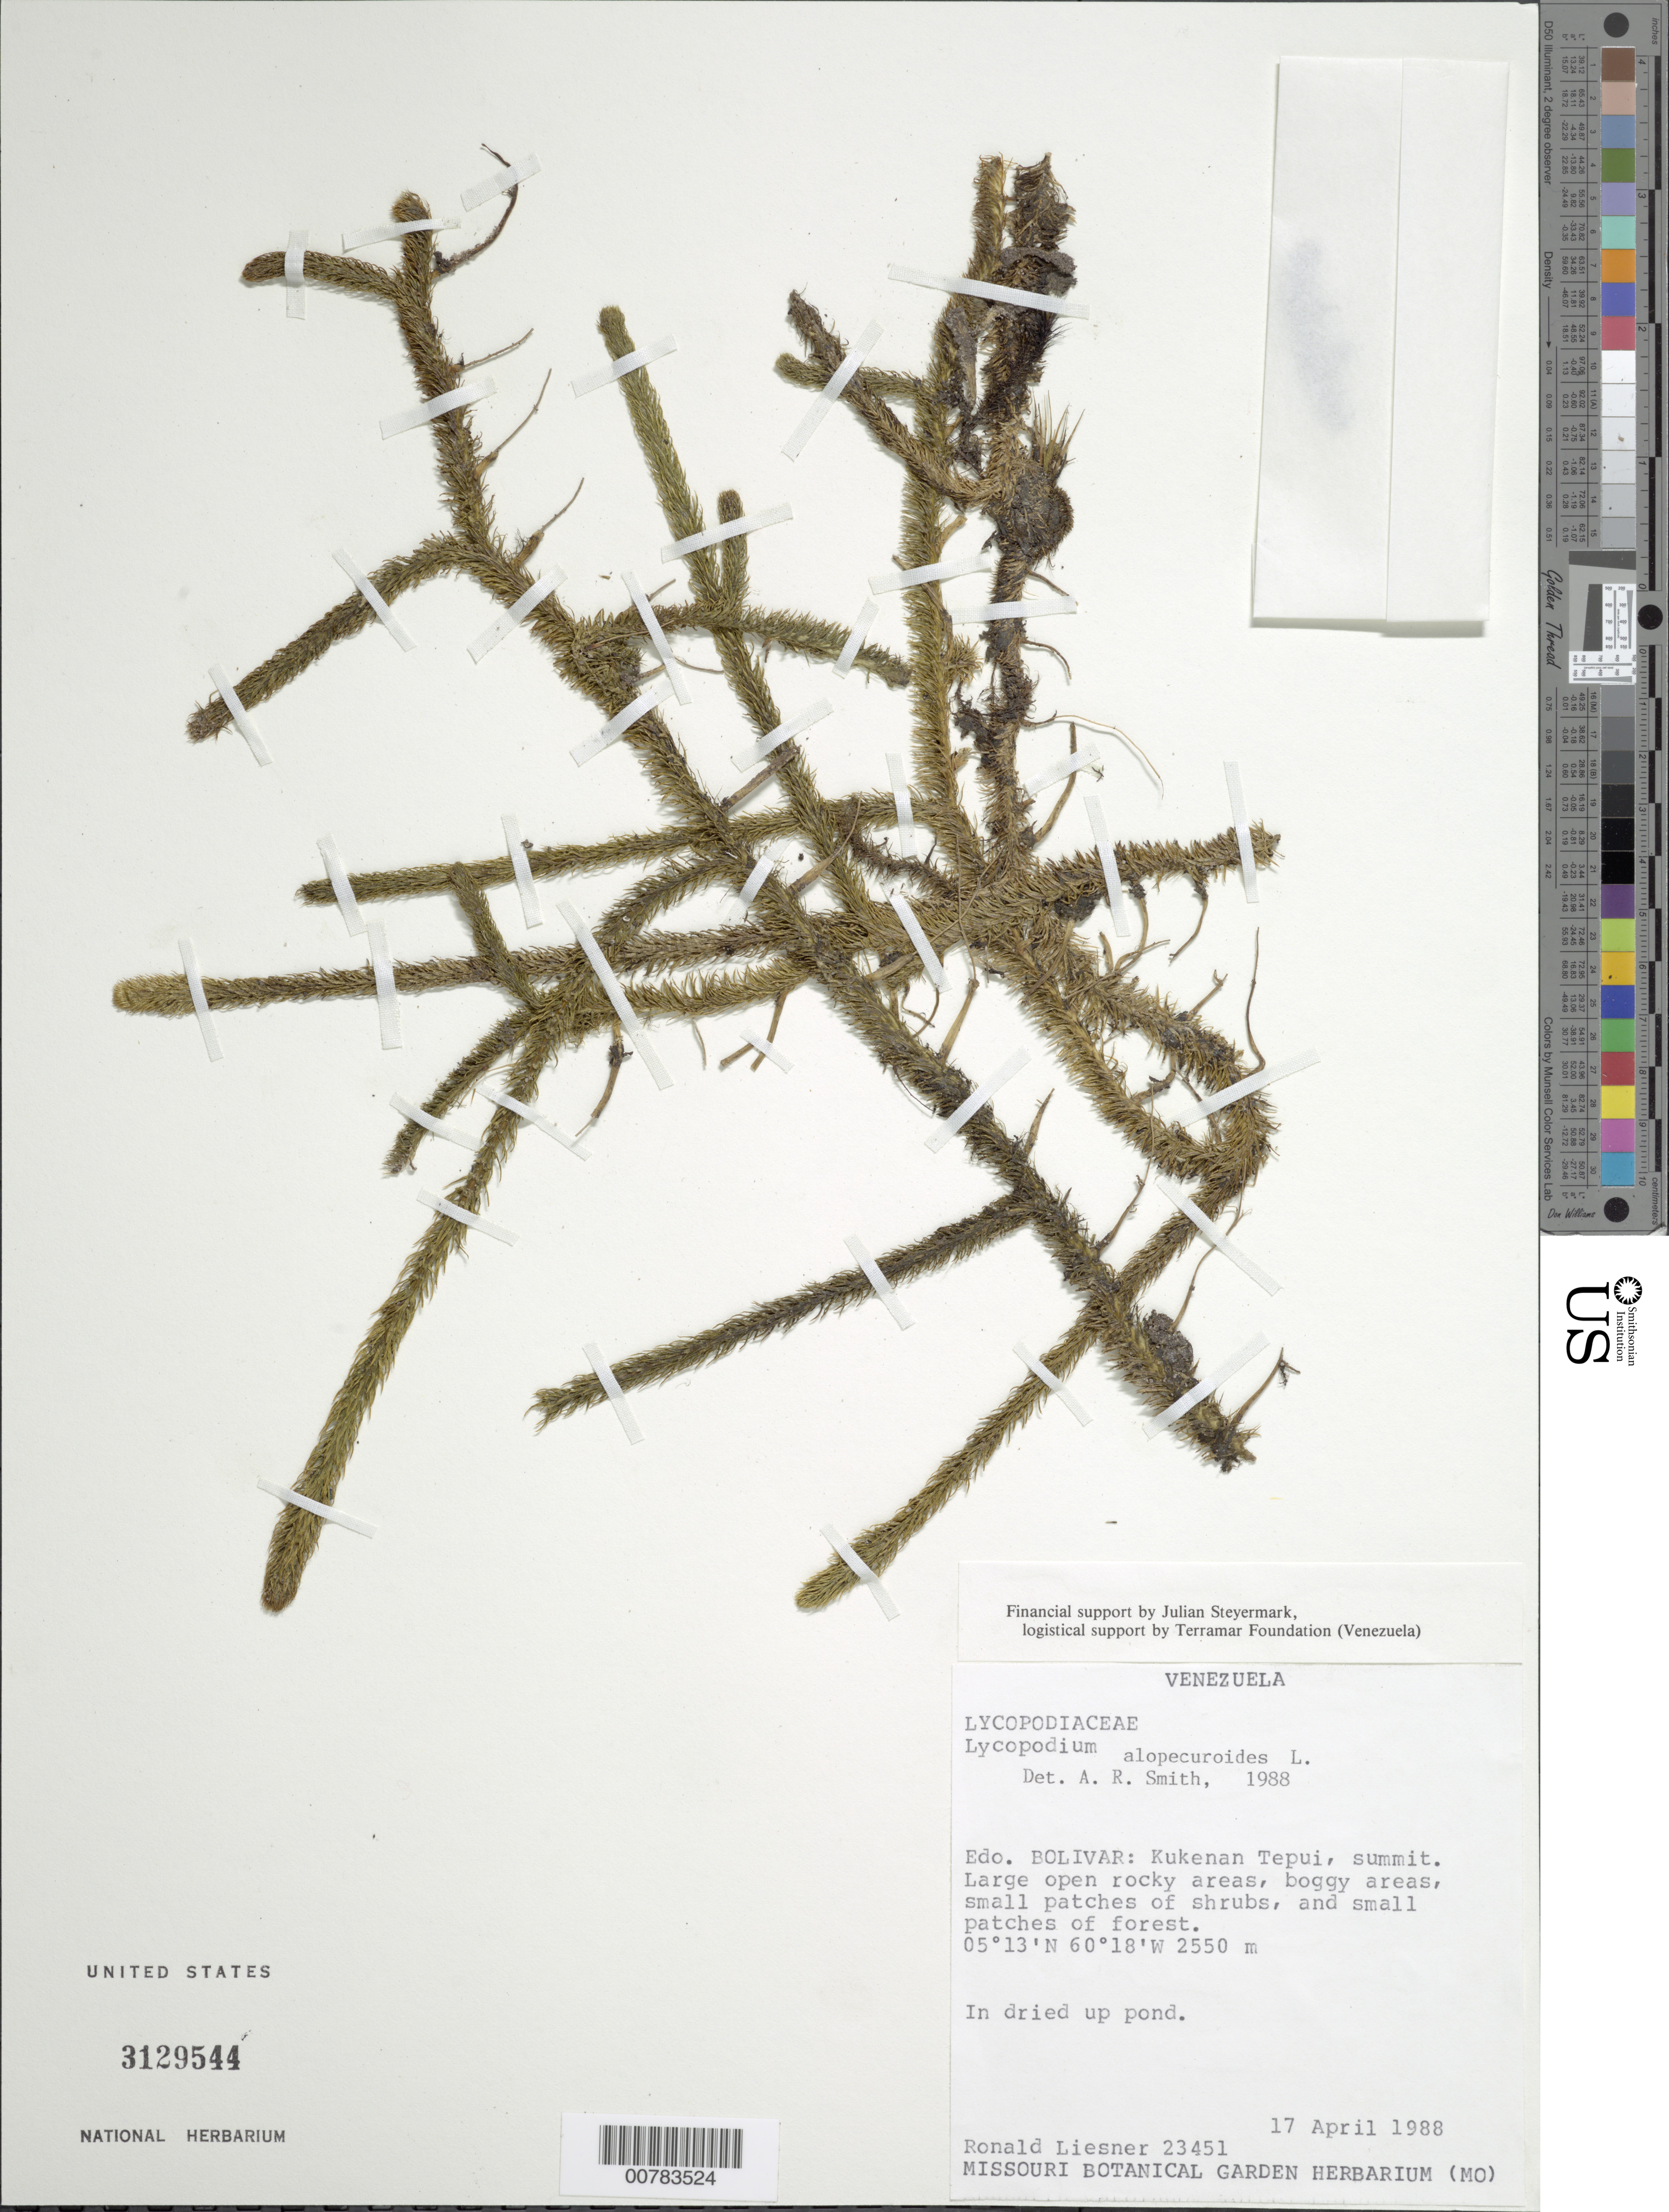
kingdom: Plantae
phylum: Tracheophyta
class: Lycopodiopsida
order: Lycopodiales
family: Lycopodiaceae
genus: Lycopodiella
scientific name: Lycopodiella alopecuroides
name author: (L.) Cranfill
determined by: Smith, Alan R., (UC)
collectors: R. L. Liesner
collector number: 23451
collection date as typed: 17-Apr-88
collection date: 1988-04-17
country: Venezuela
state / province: Bolívar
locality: Kukenan tepuí, summit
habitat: Large open rocky areas, boggy areas, small patches of shrubs, and small patches of forest. In dried up pond.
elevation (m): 2550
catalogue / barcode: US 3129544